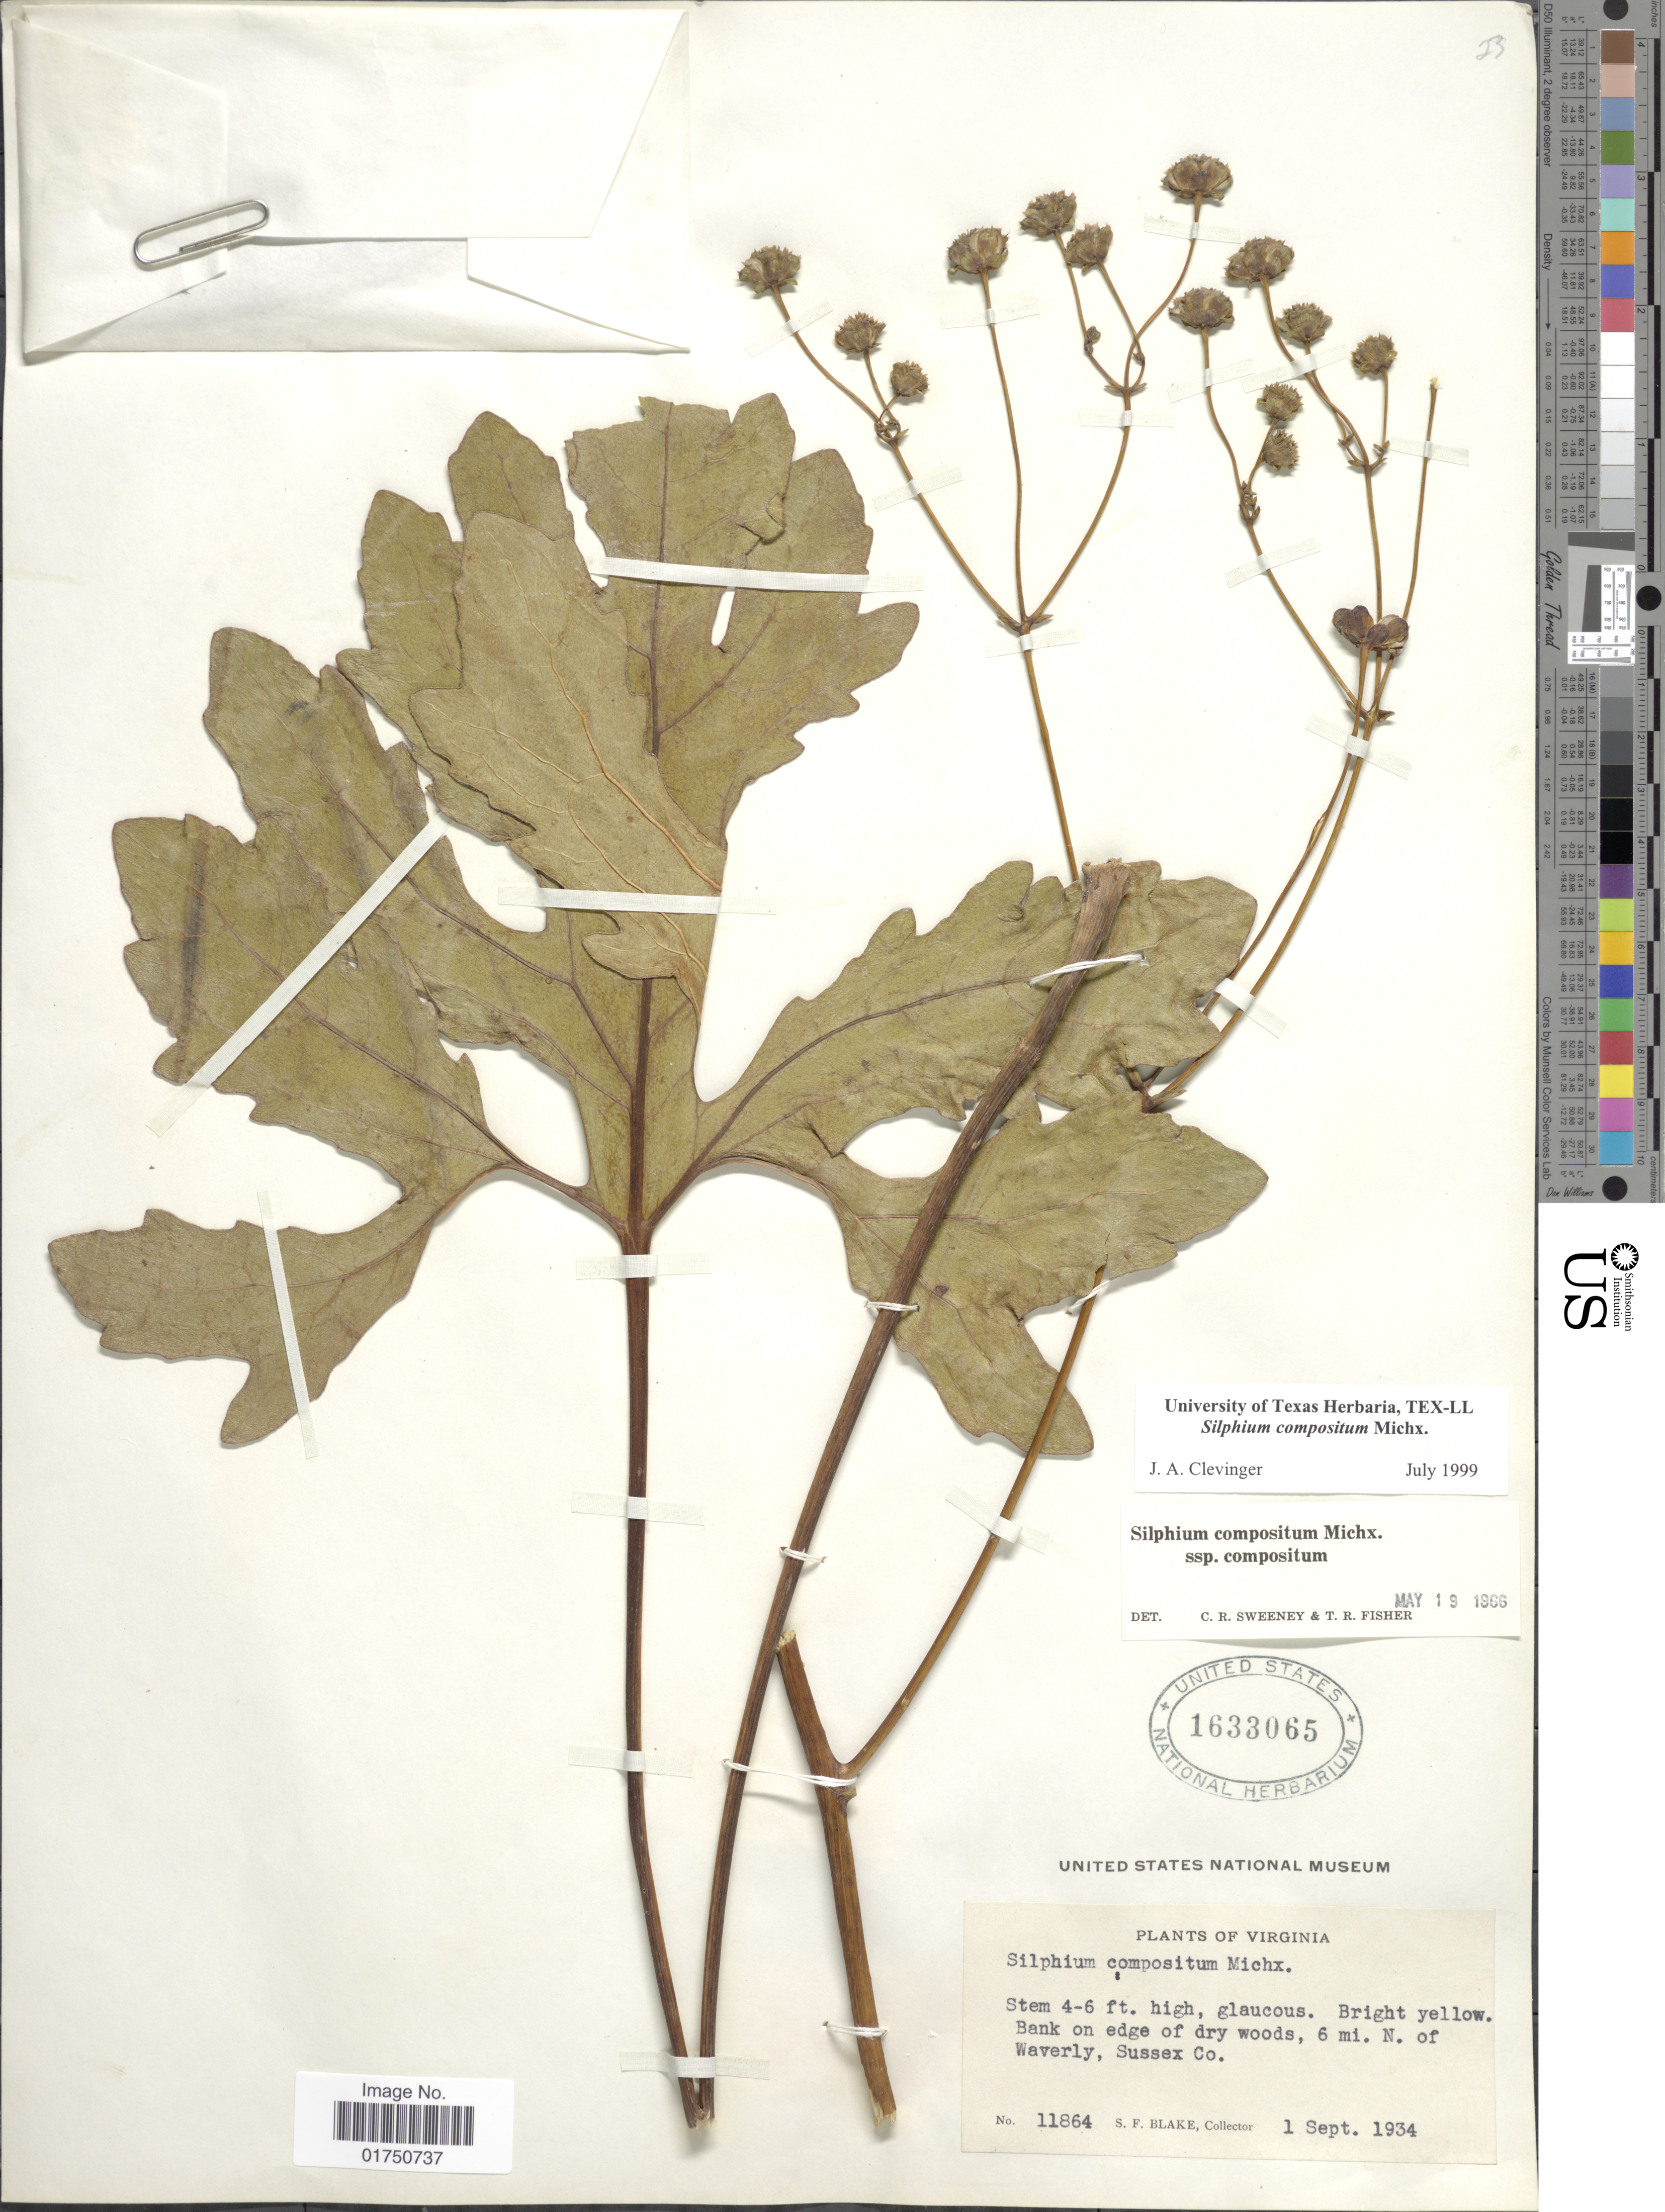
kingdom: Plantae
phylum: Tracheophyta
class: Magnoliopsida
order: Asterales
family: Asteraceae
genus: Silphium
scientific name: Silphium compositum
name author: Michx.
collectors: S. Blake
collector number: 11864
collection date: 1934-09-01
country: United States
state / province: Virginia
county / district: Sussex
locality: Bank on edge of dry woods, 6 mi. N. of Waverly,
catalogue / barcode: US 1633065